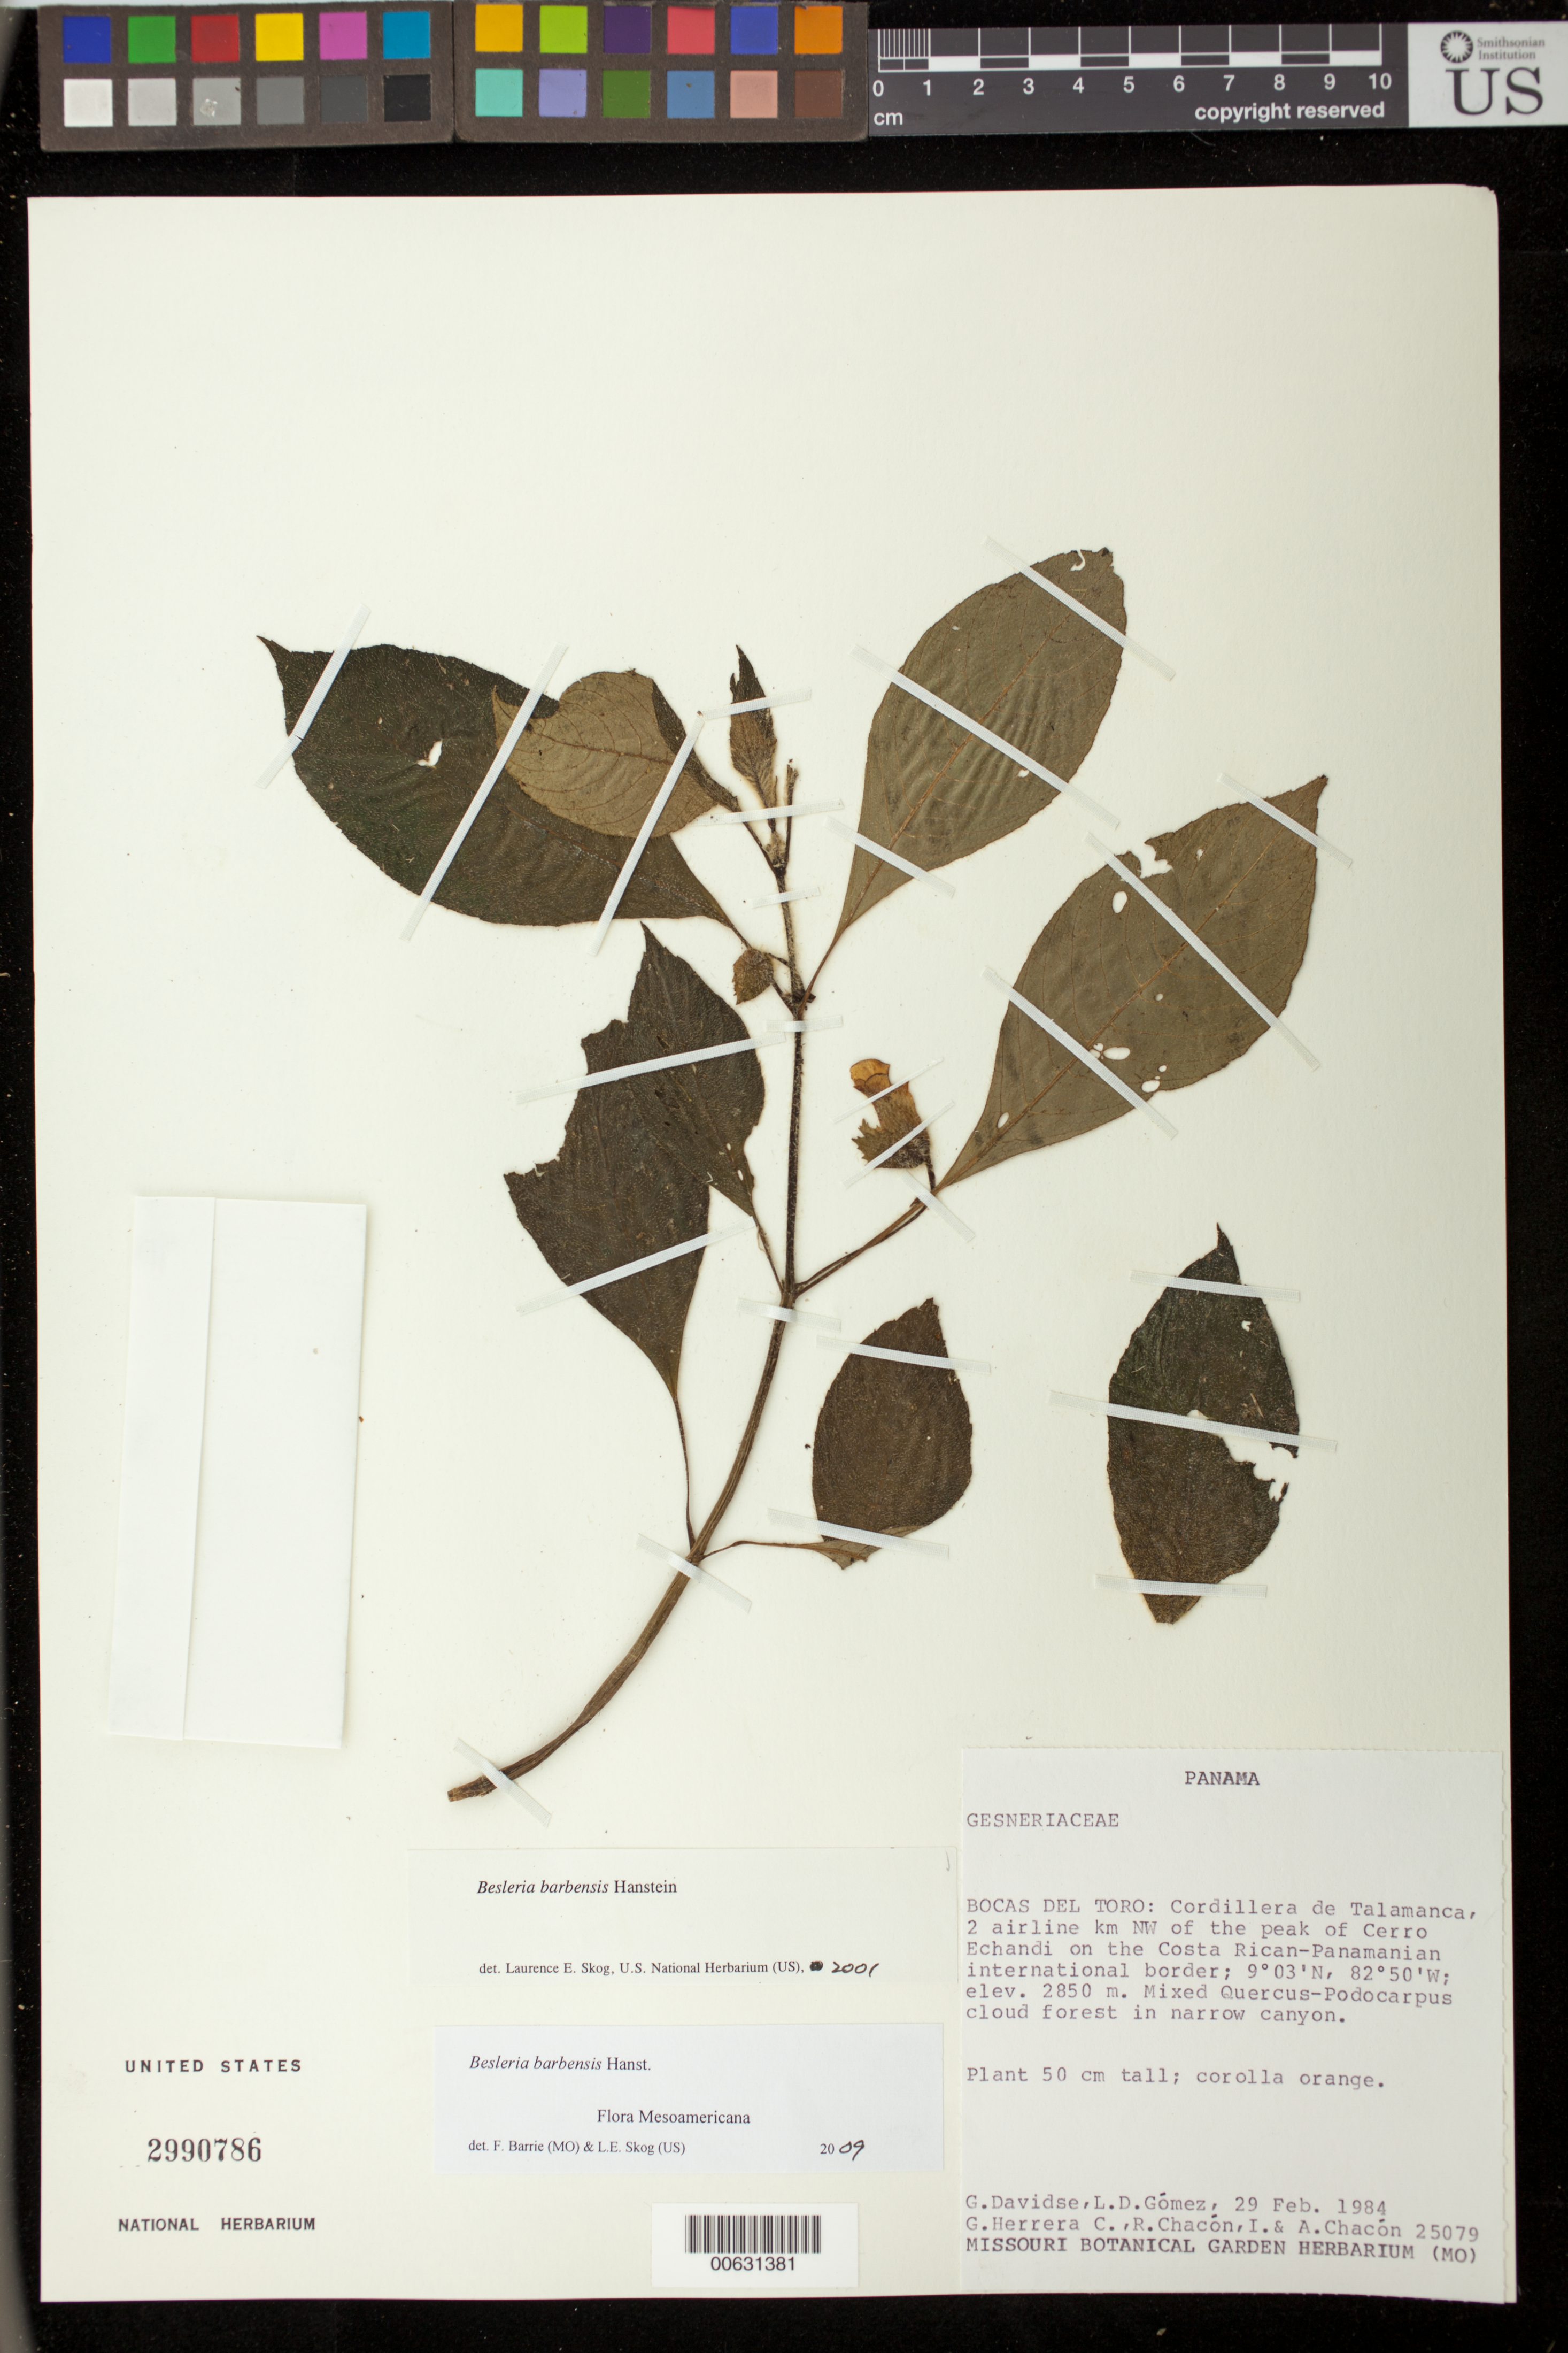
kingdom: Plantae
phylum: Tracheophyta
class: Magnoliopsida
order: Lamiales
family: Gesneriaceae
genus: Besleria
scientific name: Besleria barbensis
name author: Hanst.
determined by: Skog, Laurence E.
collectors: G. Davidse, L. D. Gómez, G. Herrera Ch., R. Chacón, I. Chacón & A. Chacón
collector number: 25079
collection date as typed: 29 Feb 1984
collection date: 1984-02-29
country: Panama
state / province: Bocas del Toro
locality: Cordillera de Talamanca, 2 airline km NW of the peak of Cerro Echandi on the Costa Rican-Panamanian international border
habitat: Mixed Quercus-Podocarpus cloud forest in narrow canyon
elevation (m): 2850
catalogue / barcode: US 2990786